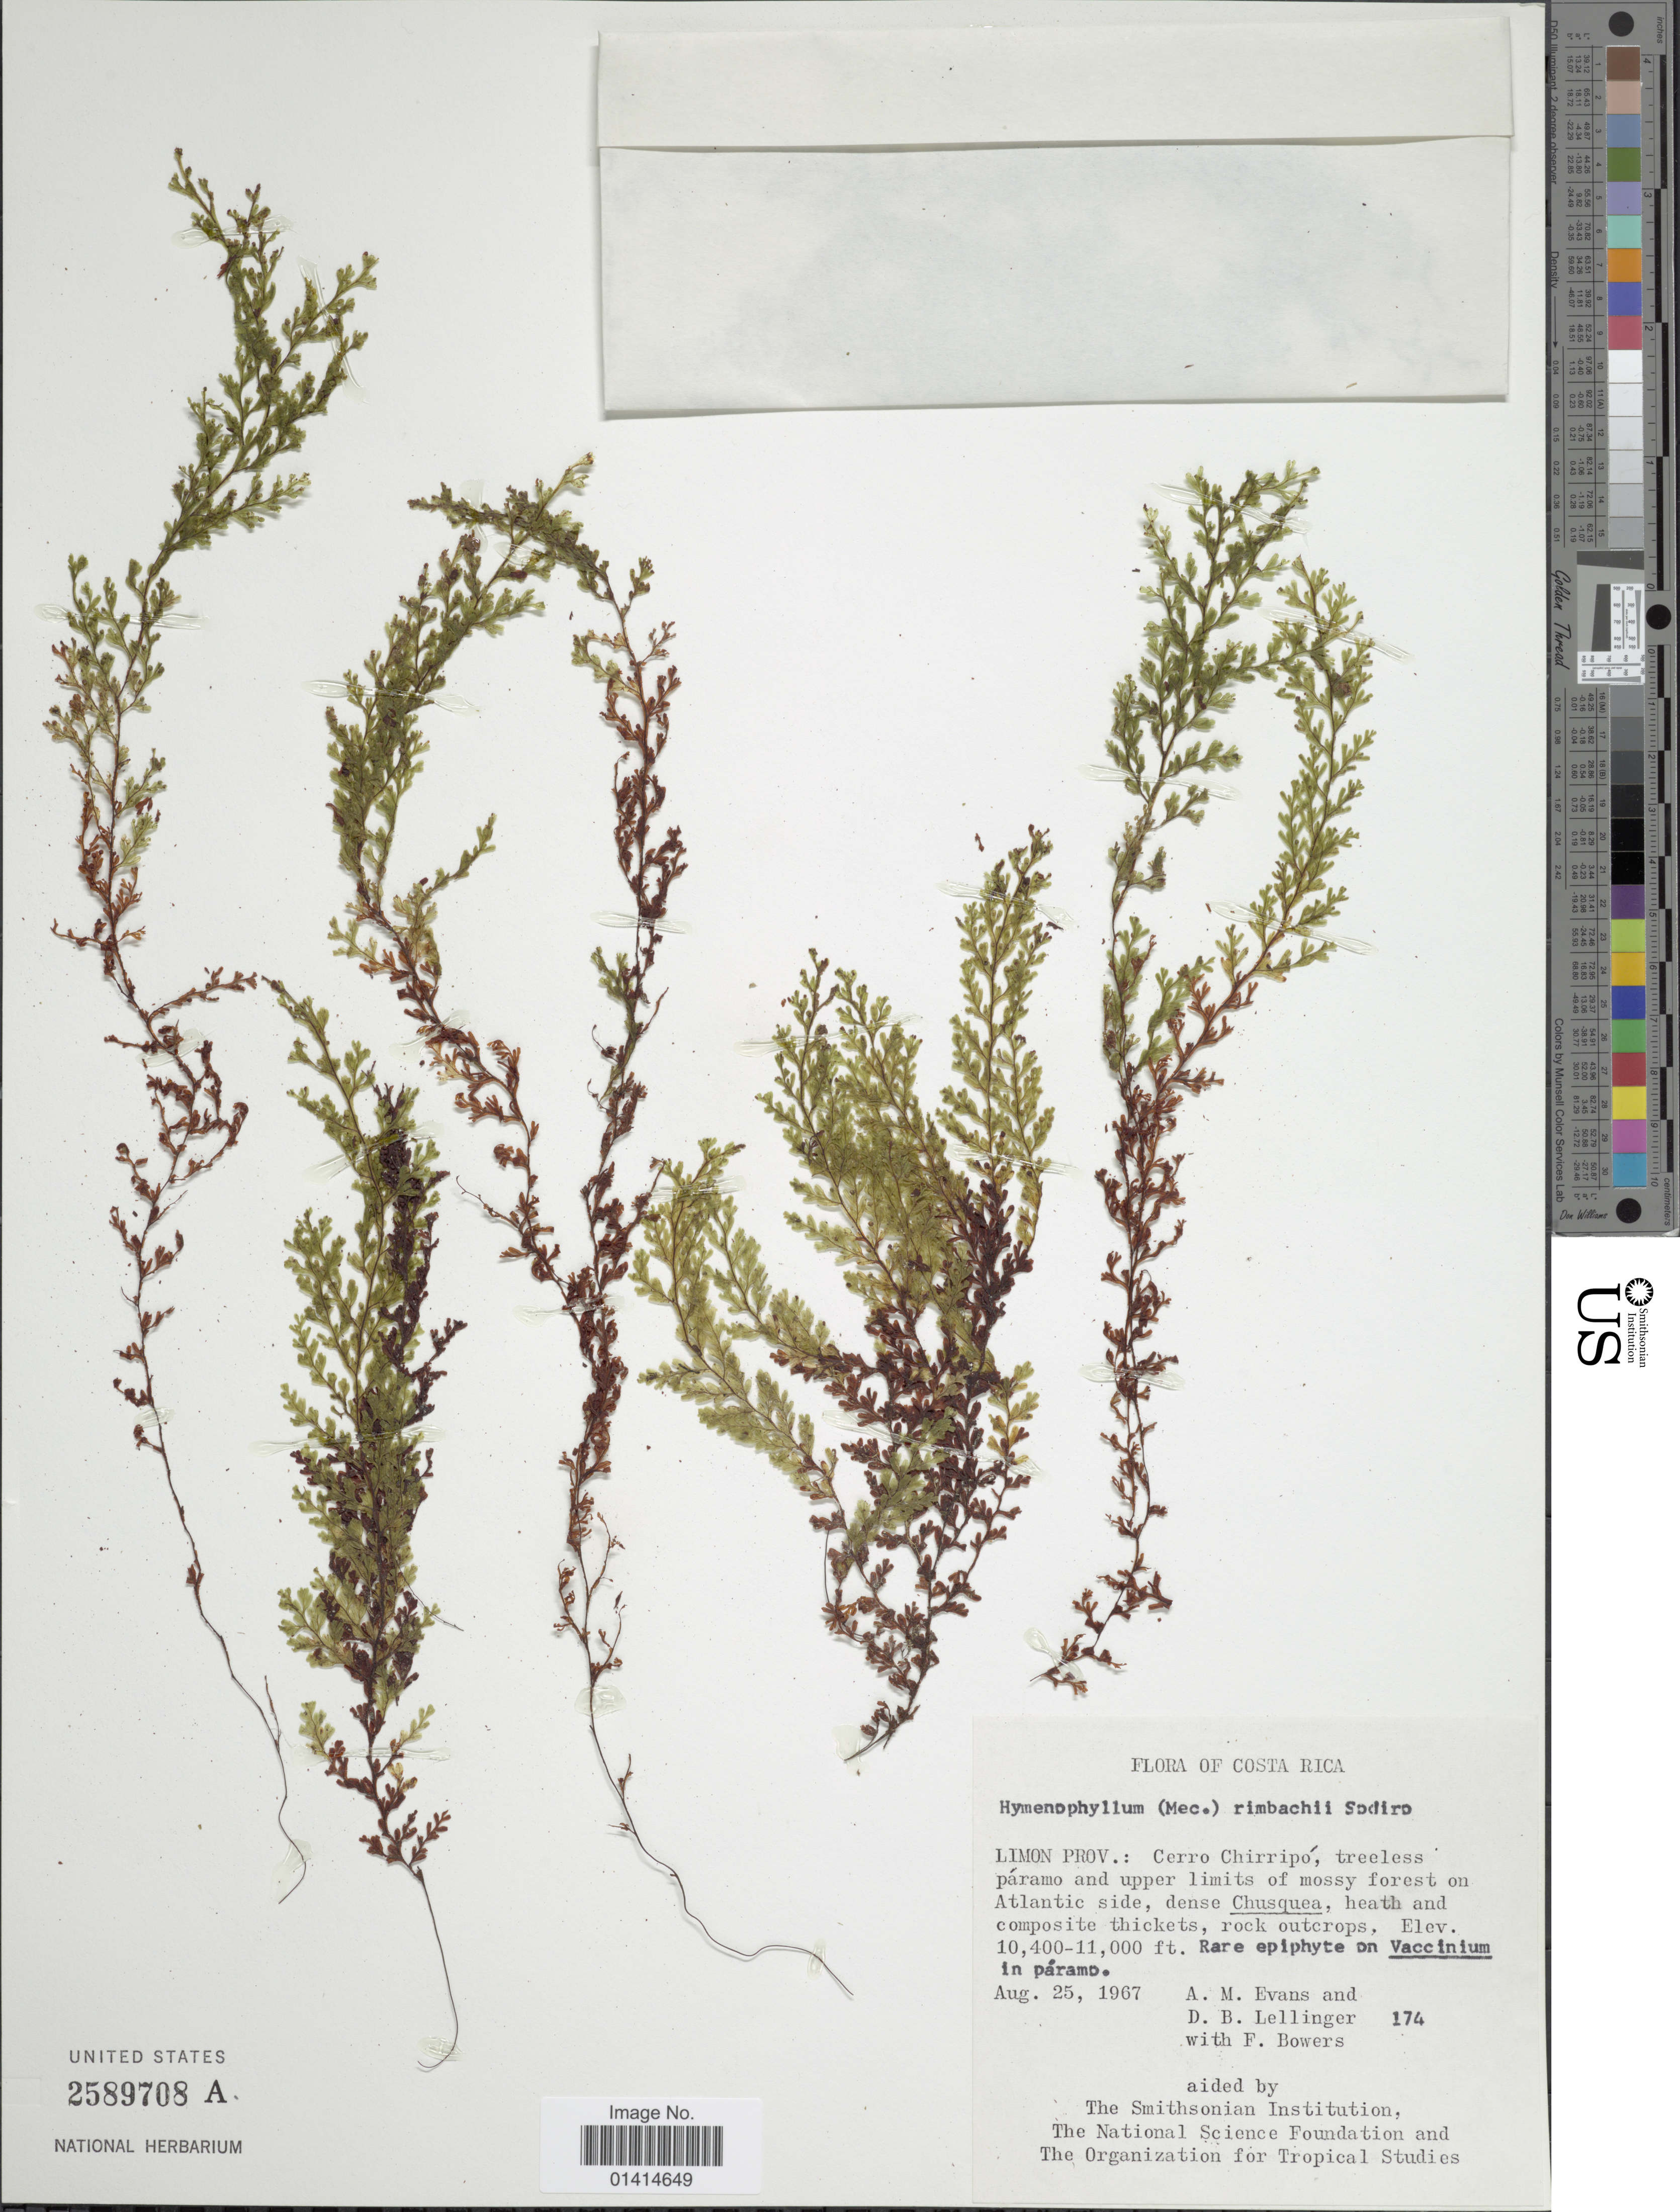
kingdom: Plantae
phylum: Tracheophyta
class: Polypodiopsida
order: Hymenophyllales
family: Hymenophyllaceae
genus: Hymenophyllum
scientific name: Hymenophyllum undulatum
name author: (Sw.) Sw.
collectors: A. M. Evans, D. B. Lellinger & F. Bowers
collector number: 174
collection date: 1967-08-25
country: Costa Rica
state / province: Limón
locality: Cerro Chirripo, treeless paramo and upper limits of mossy forest on Atlantic side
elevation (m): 3170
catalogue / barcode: US 2589708A